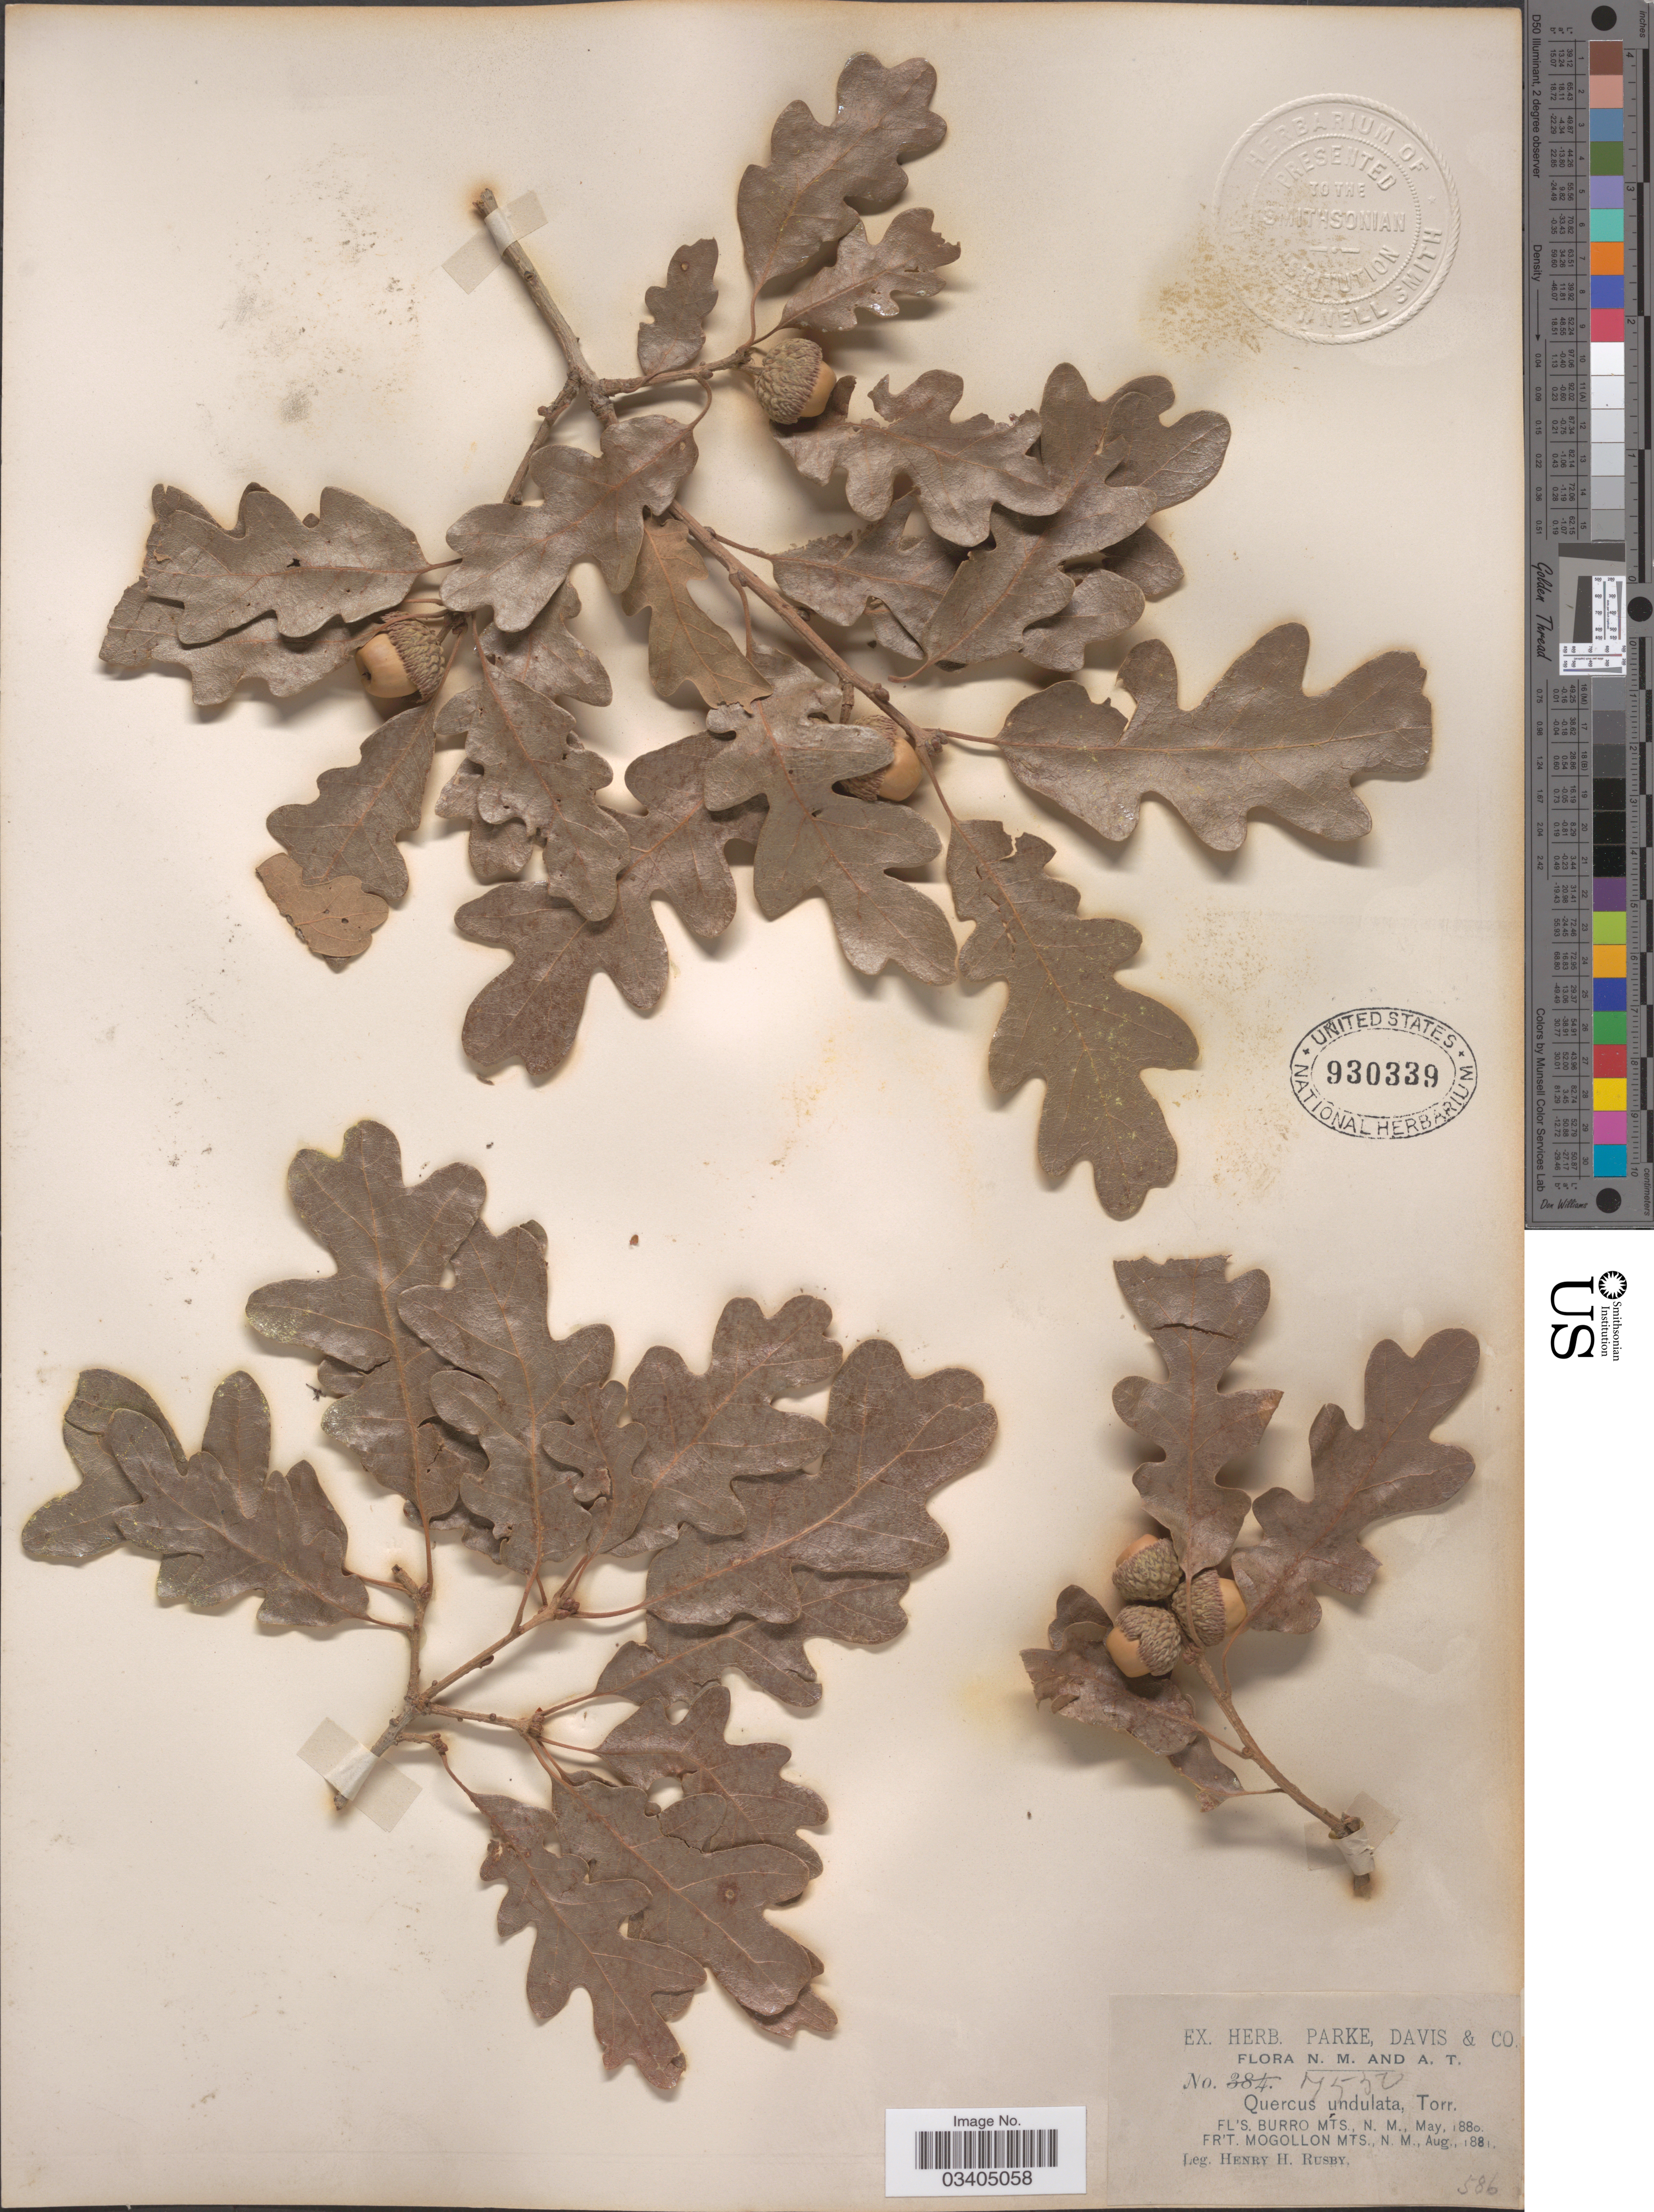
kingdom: Plantae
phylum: Tracheophyta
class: Magnoliopsida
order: Fagales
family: Fagaceae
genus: Quercus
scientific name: Quercus gambelii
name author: Nutt.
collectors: H. H. Rusby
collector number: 7532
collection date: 1880-05/1881-08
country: United States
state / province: New Mexico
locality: Burro Mts. Mogollon Mts.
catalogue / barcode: US 930339